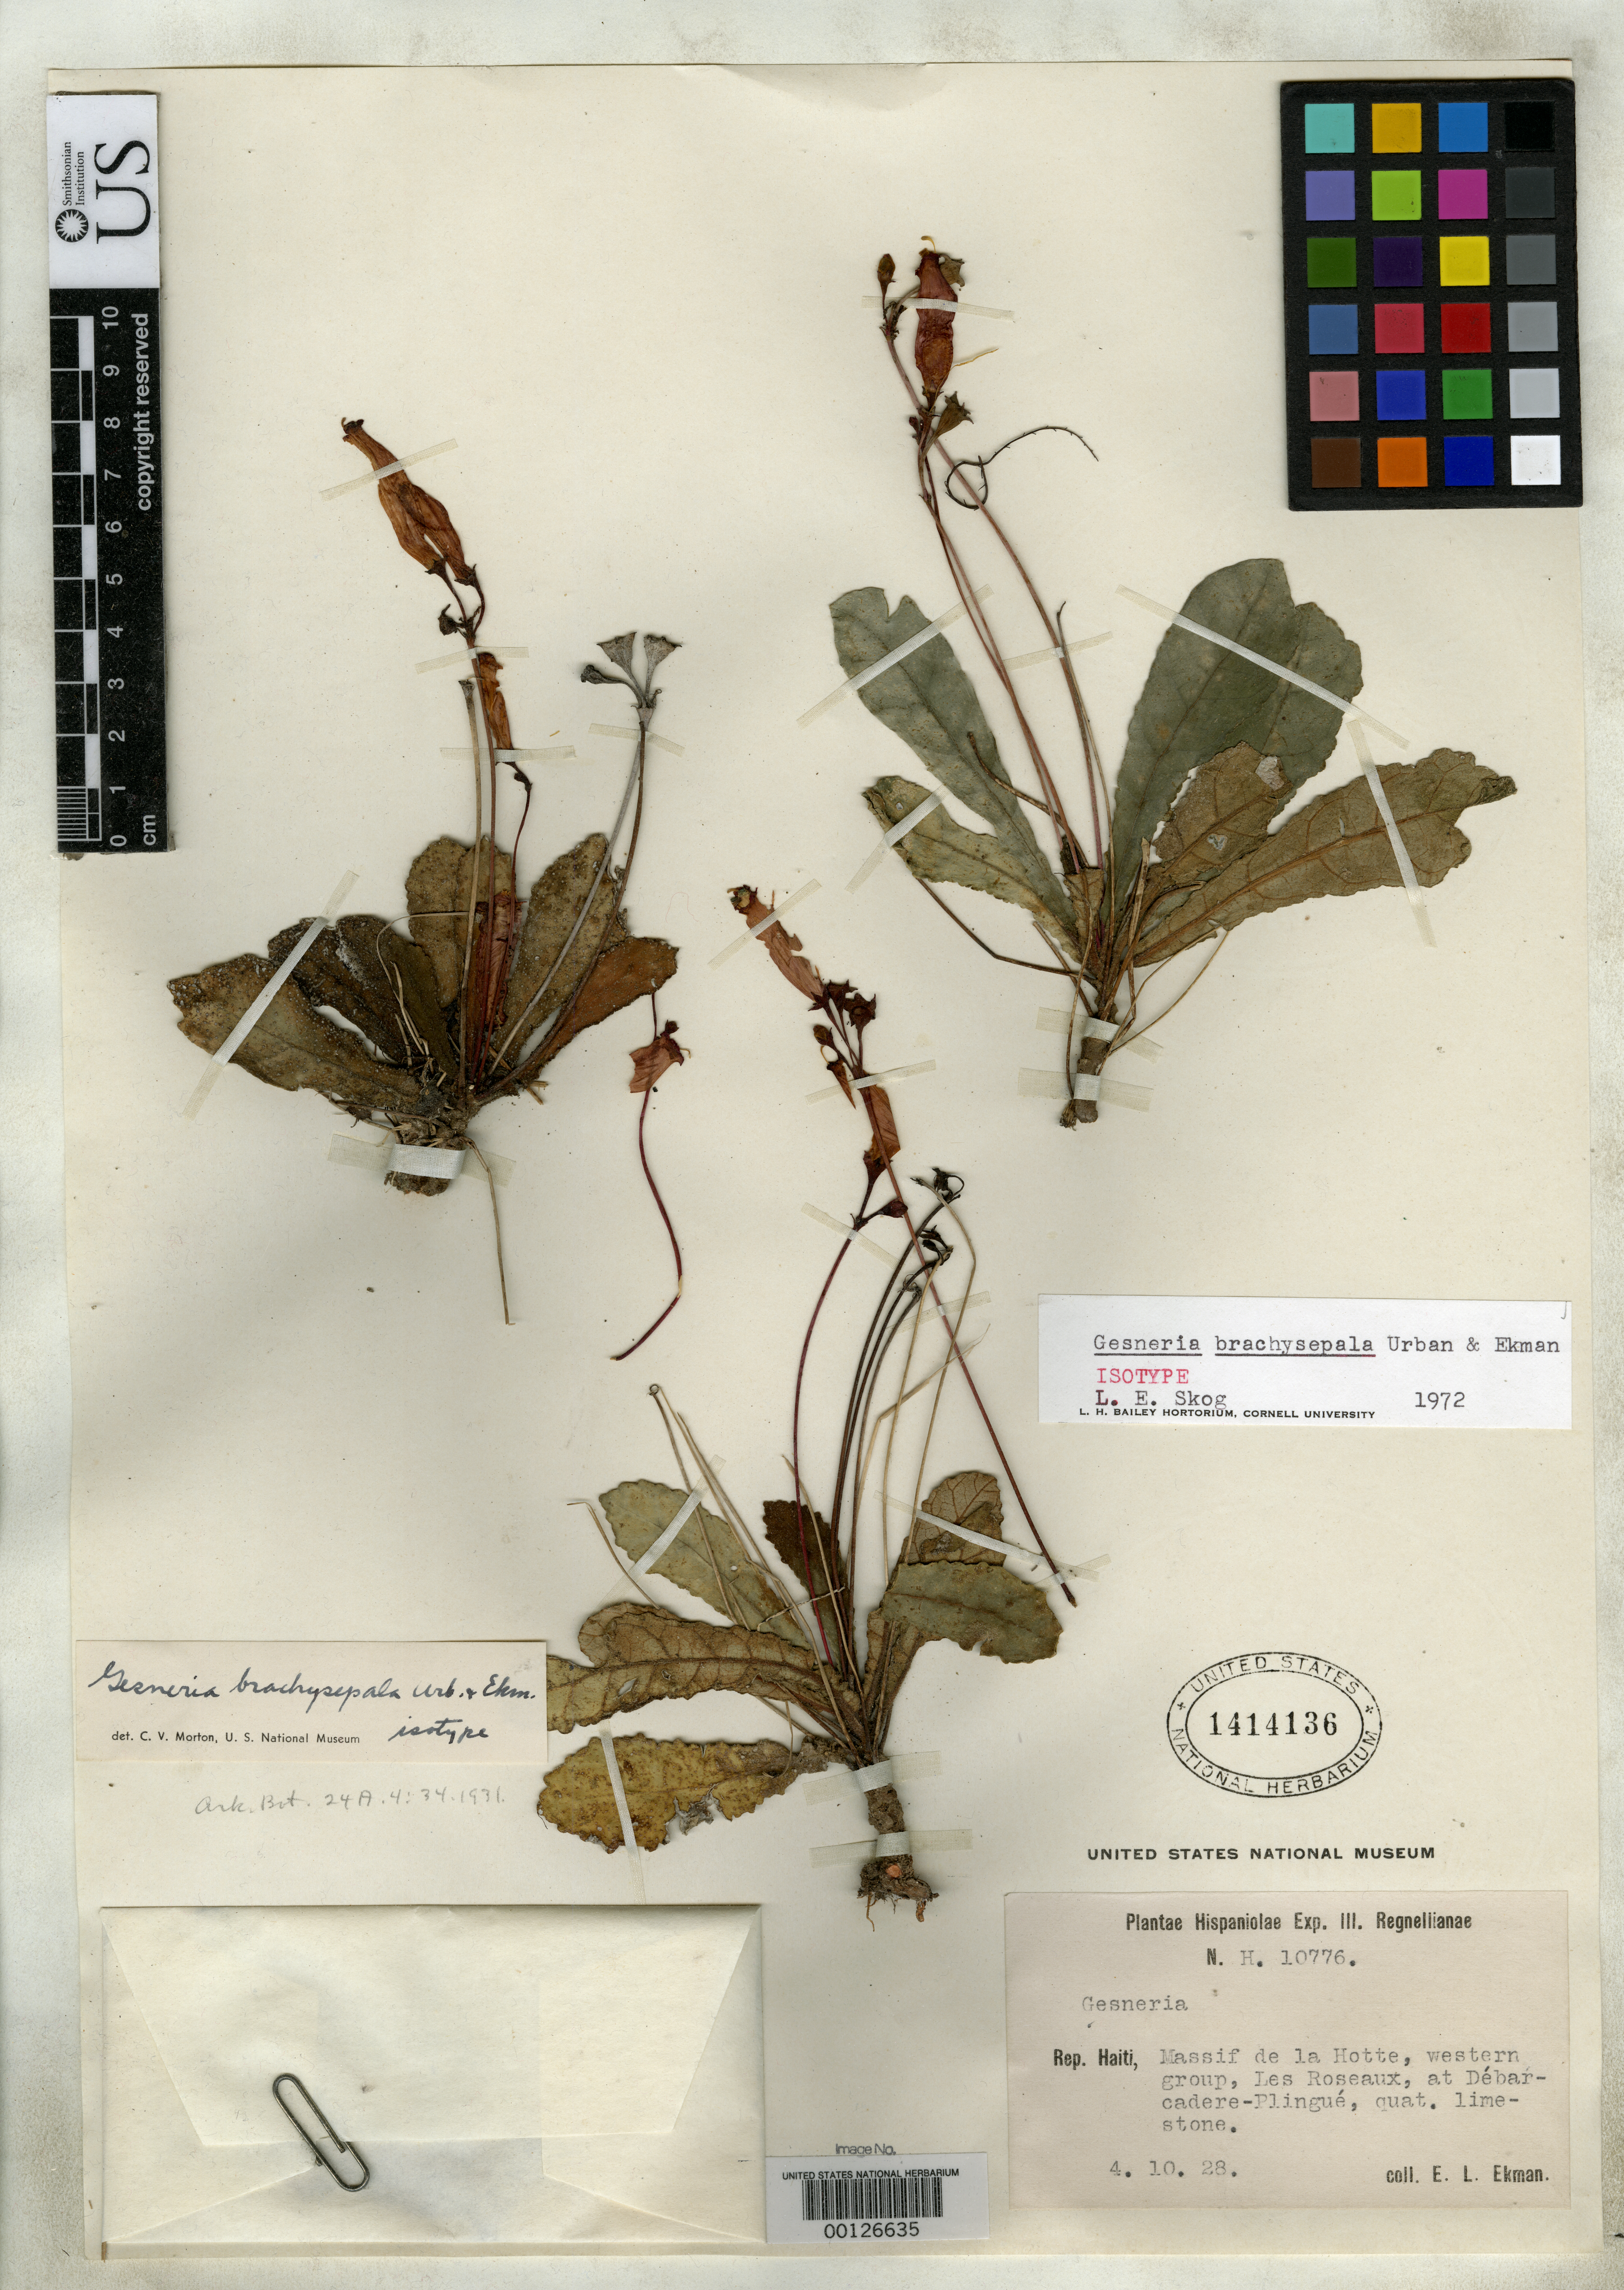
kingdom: Plantae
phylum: Tracheophyta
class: Magnoliopsida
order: Lamiales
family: Gesneriaceae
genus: Gesneria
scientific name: Gesneria brachysepala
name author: Urb. & Ekman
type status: Isotype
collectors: E. L. Ekman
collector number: H 10776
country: Haiti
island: Hispaniola Island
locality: Massif de La Hotte, prope Lesroseaux de Debarcadere-Plingue.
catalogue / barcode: US 1414136